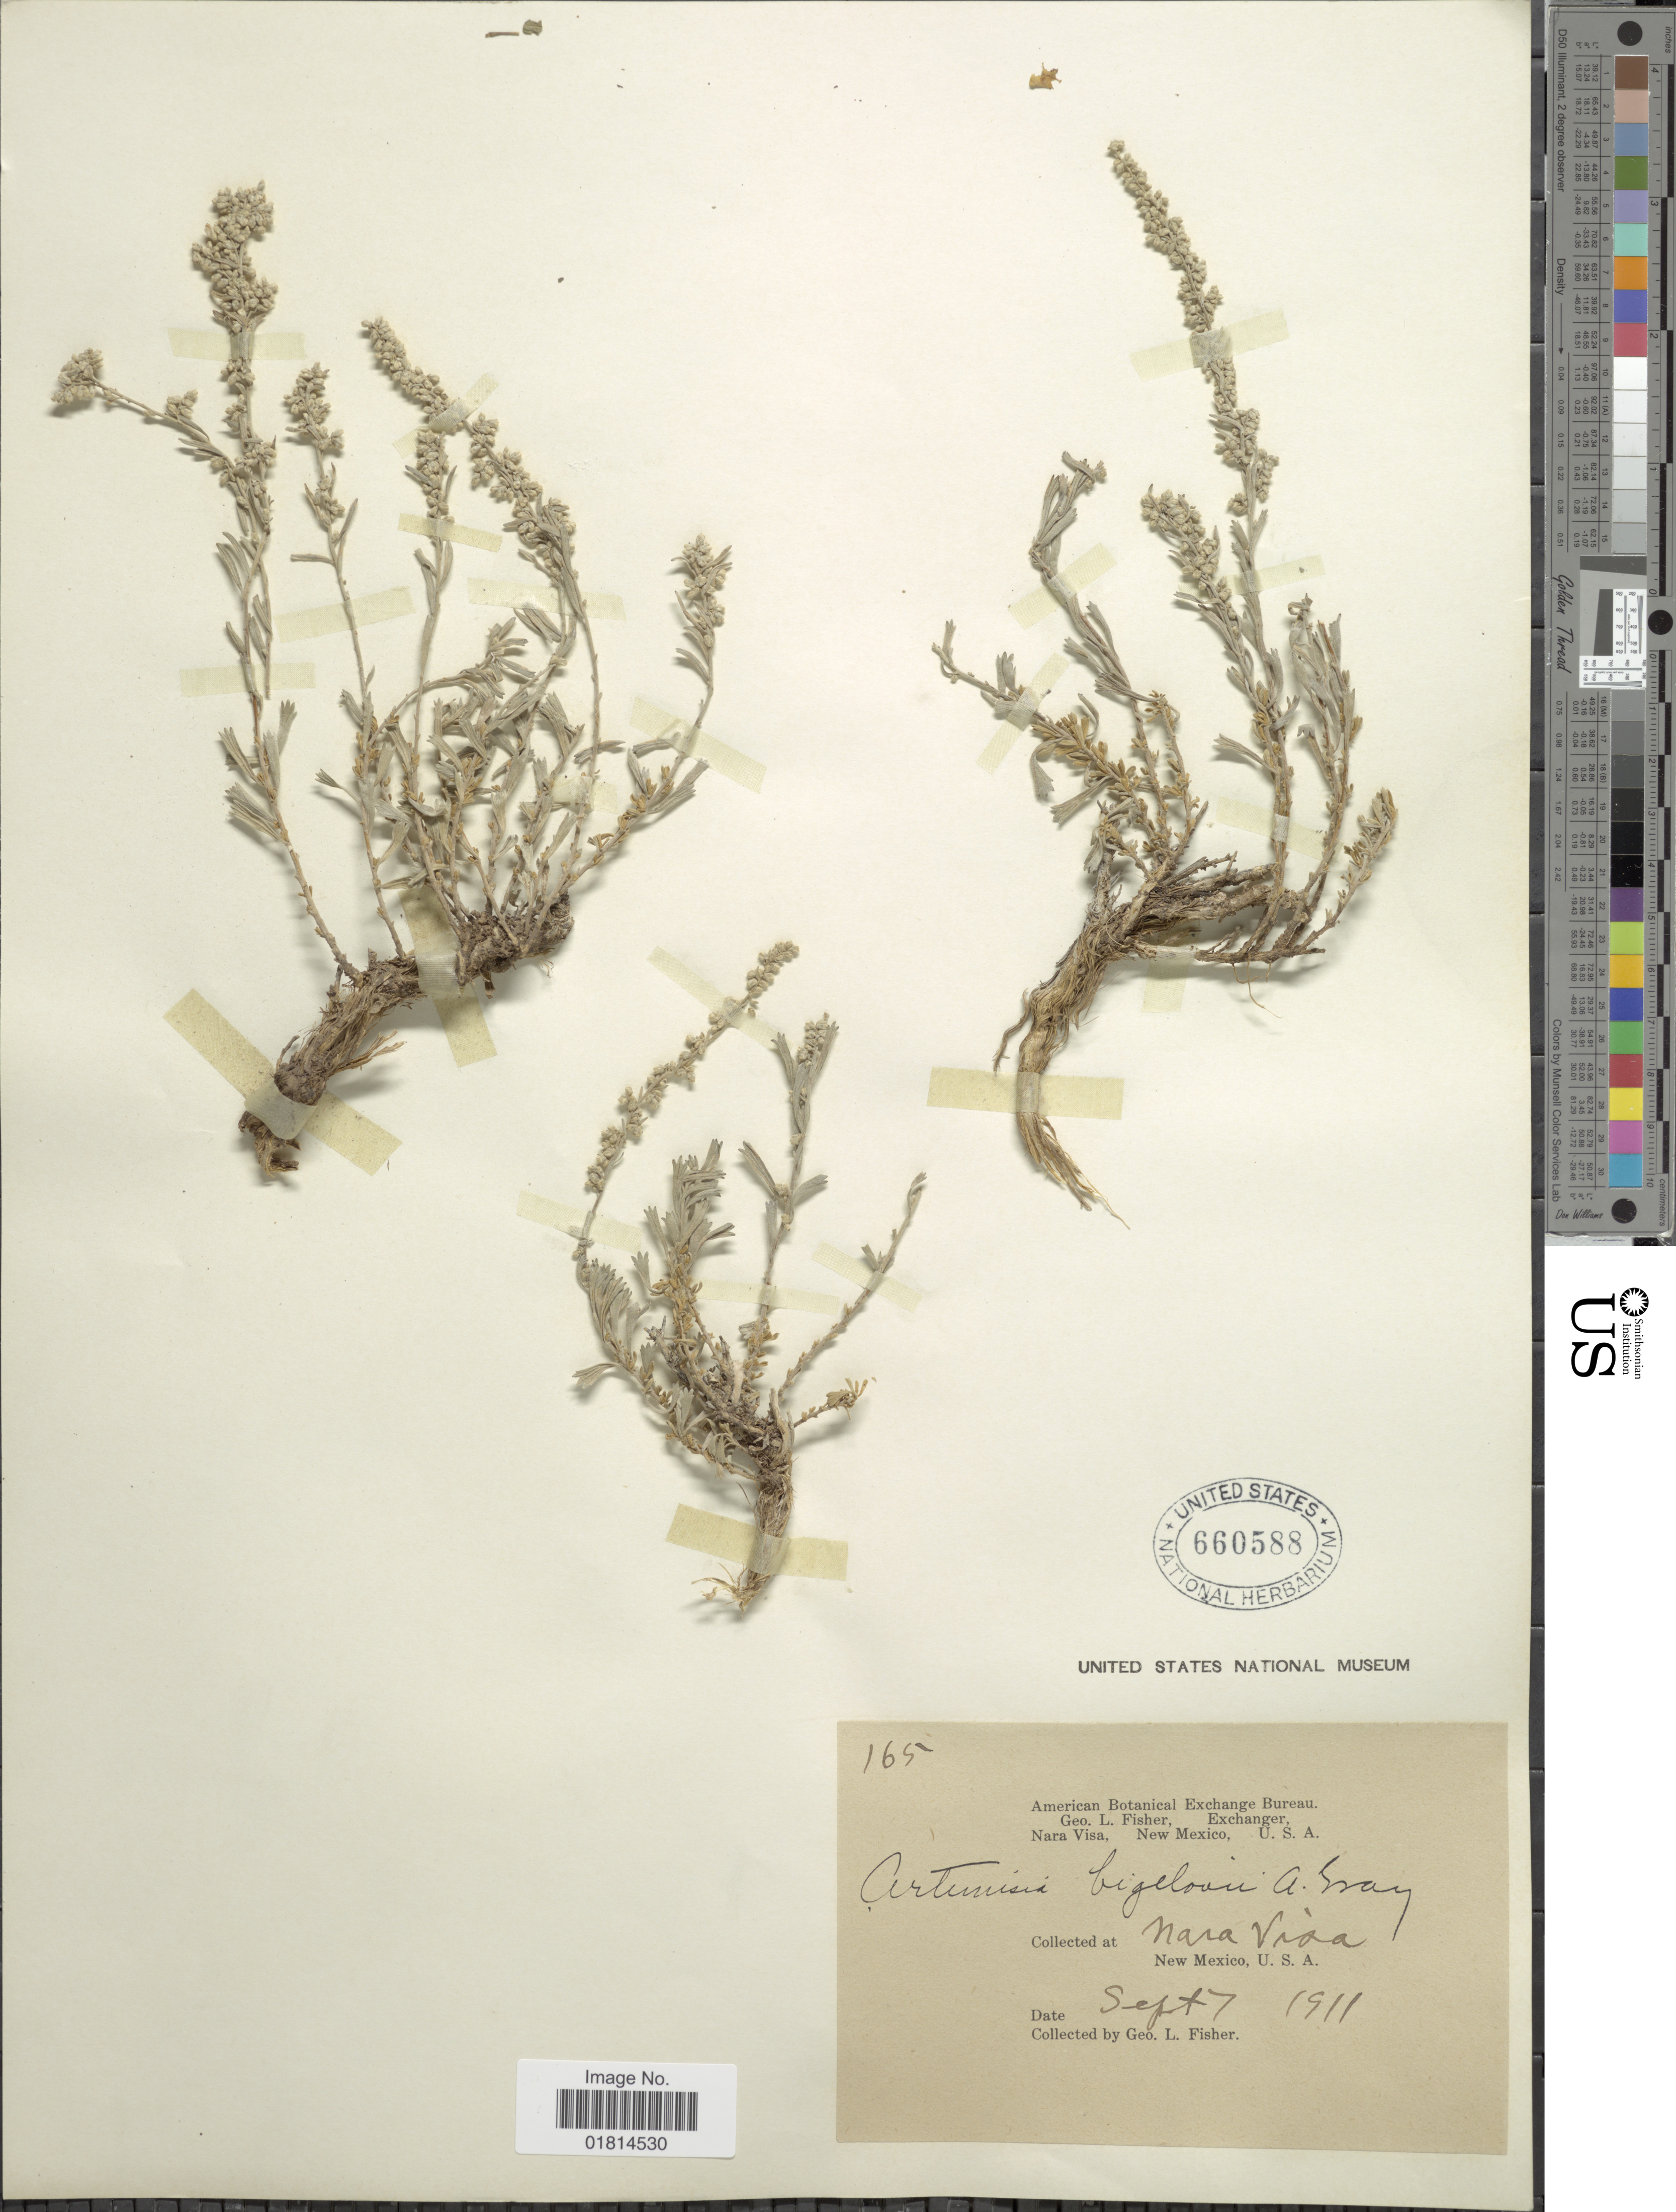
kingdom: Plantae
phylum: Tracheophyta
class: Magnoliopsida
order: Asterales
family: Asteraceae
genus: Artemisia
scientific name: Artemisia bigelovii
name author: A. Gray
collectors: G. L. Fisher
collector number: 165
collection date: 1911-09-07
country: United States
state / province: New Mexico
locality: Nara Visa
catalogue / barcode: US 660588